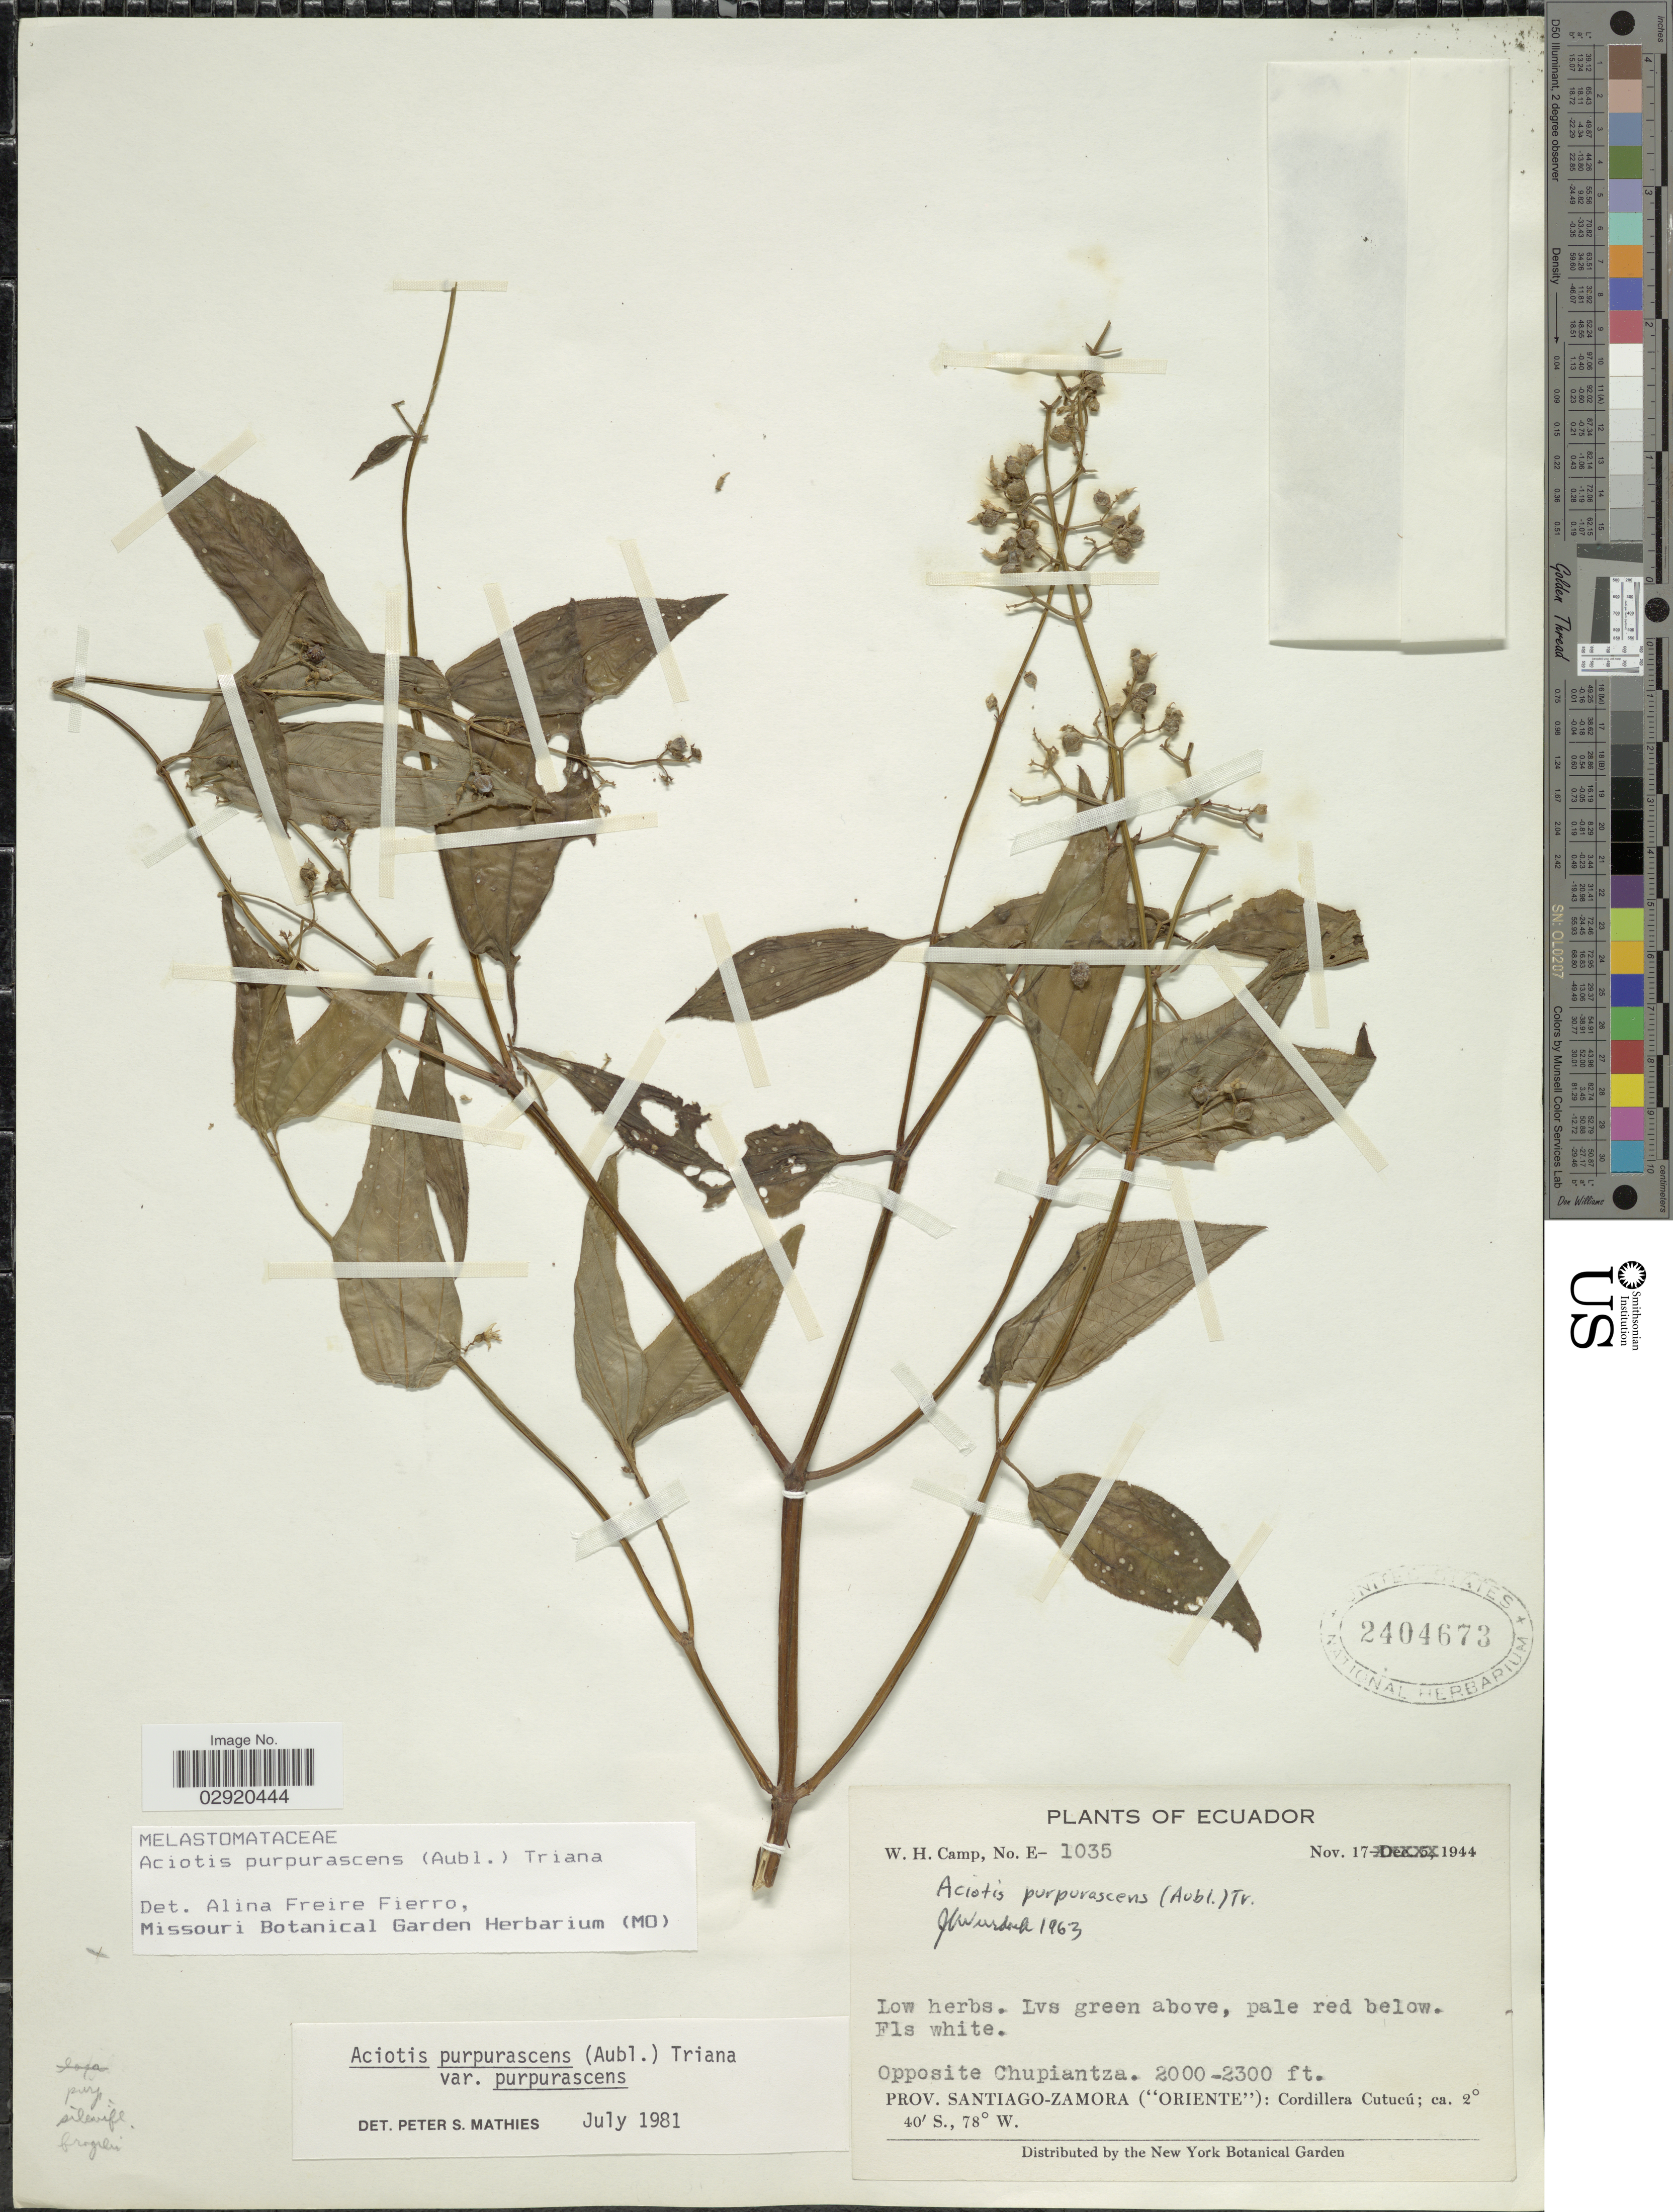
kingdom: Plantae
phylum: Tracheophyta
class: Magnoliopsida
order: Myrtales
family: Melastomataceae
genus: Aciotis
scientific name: Aciotis purpurascens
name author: (Aubl.) Triana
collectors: W. H. Camp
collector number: E-1035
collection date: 1944-11-17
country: Ecuador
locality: Opposite Chupiantza. Prov. Santiago-Zamora ("Oriente"): Cordillera Cutucú.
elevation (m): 610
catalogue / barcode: US 2404673